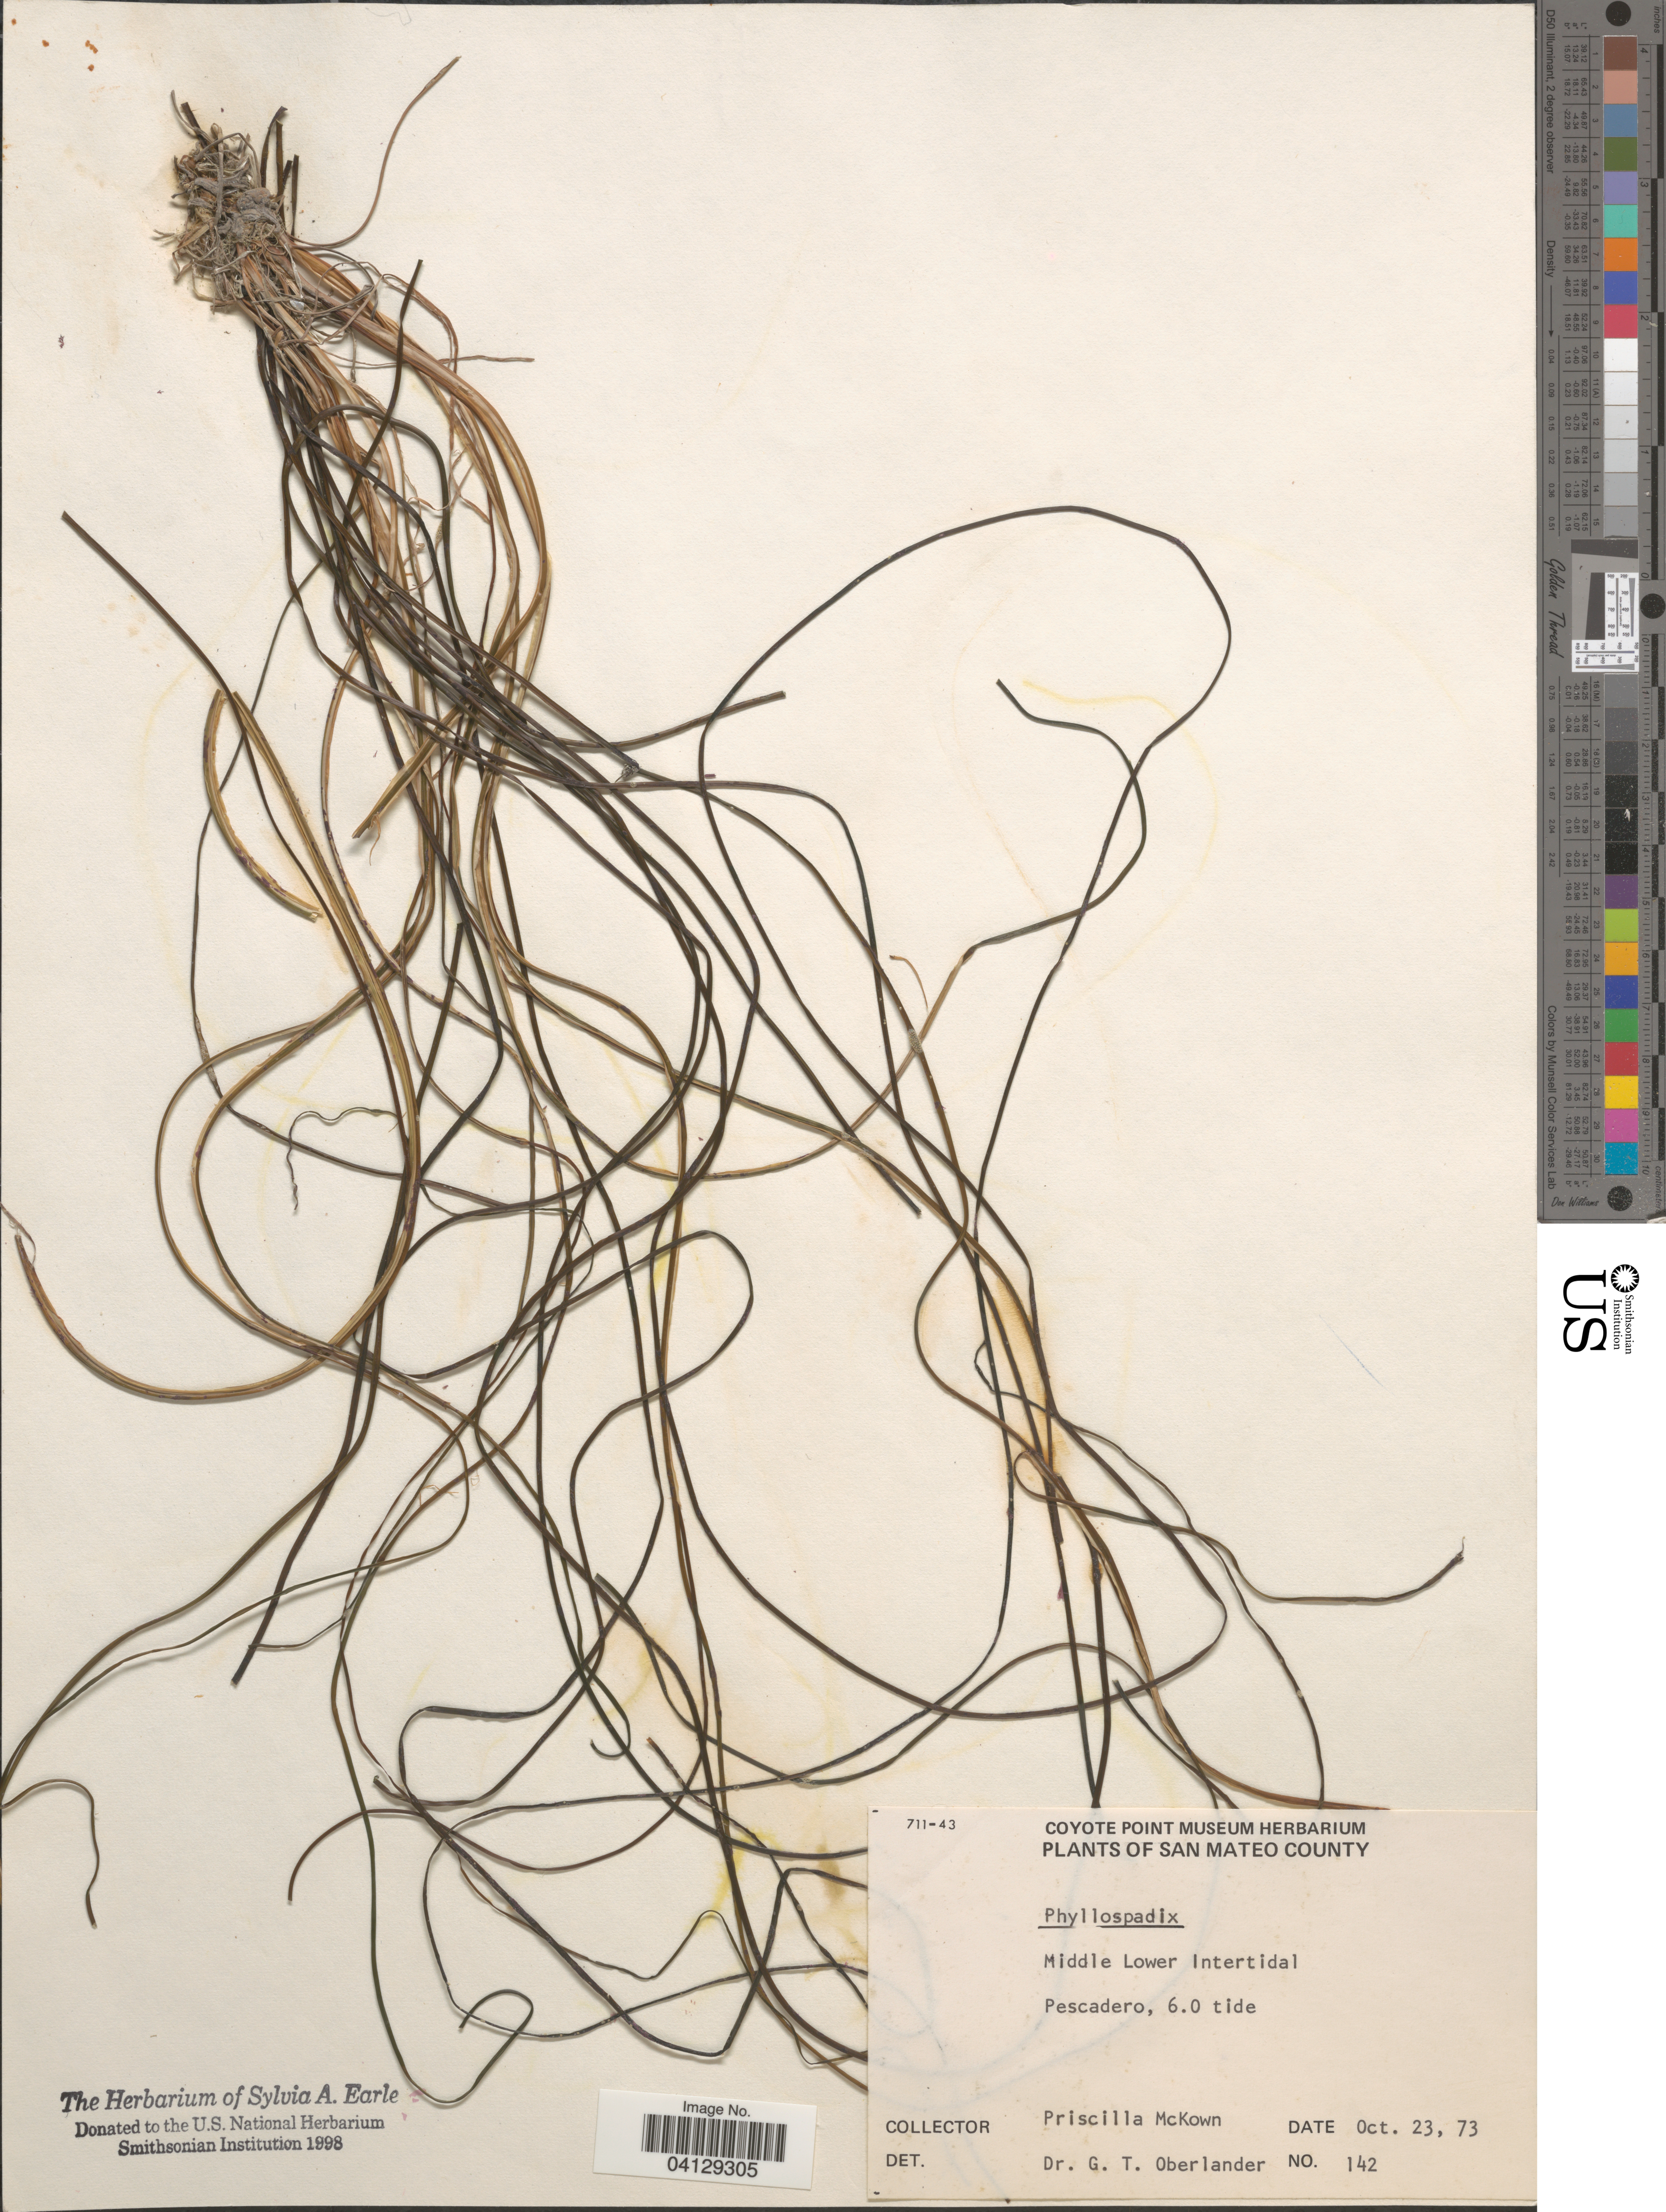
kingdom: Plantae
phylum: Tracheophyta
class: Liliopsida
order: Alismatales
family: Zosteraceae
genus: Phyllospadix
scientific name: Phyllospadix sp.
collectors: P. McKown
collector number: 142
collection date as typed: Transcribed d/m/y: 23/10/73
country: United States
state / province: California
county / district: San Mateo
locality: San Mateo County. Pescadero.